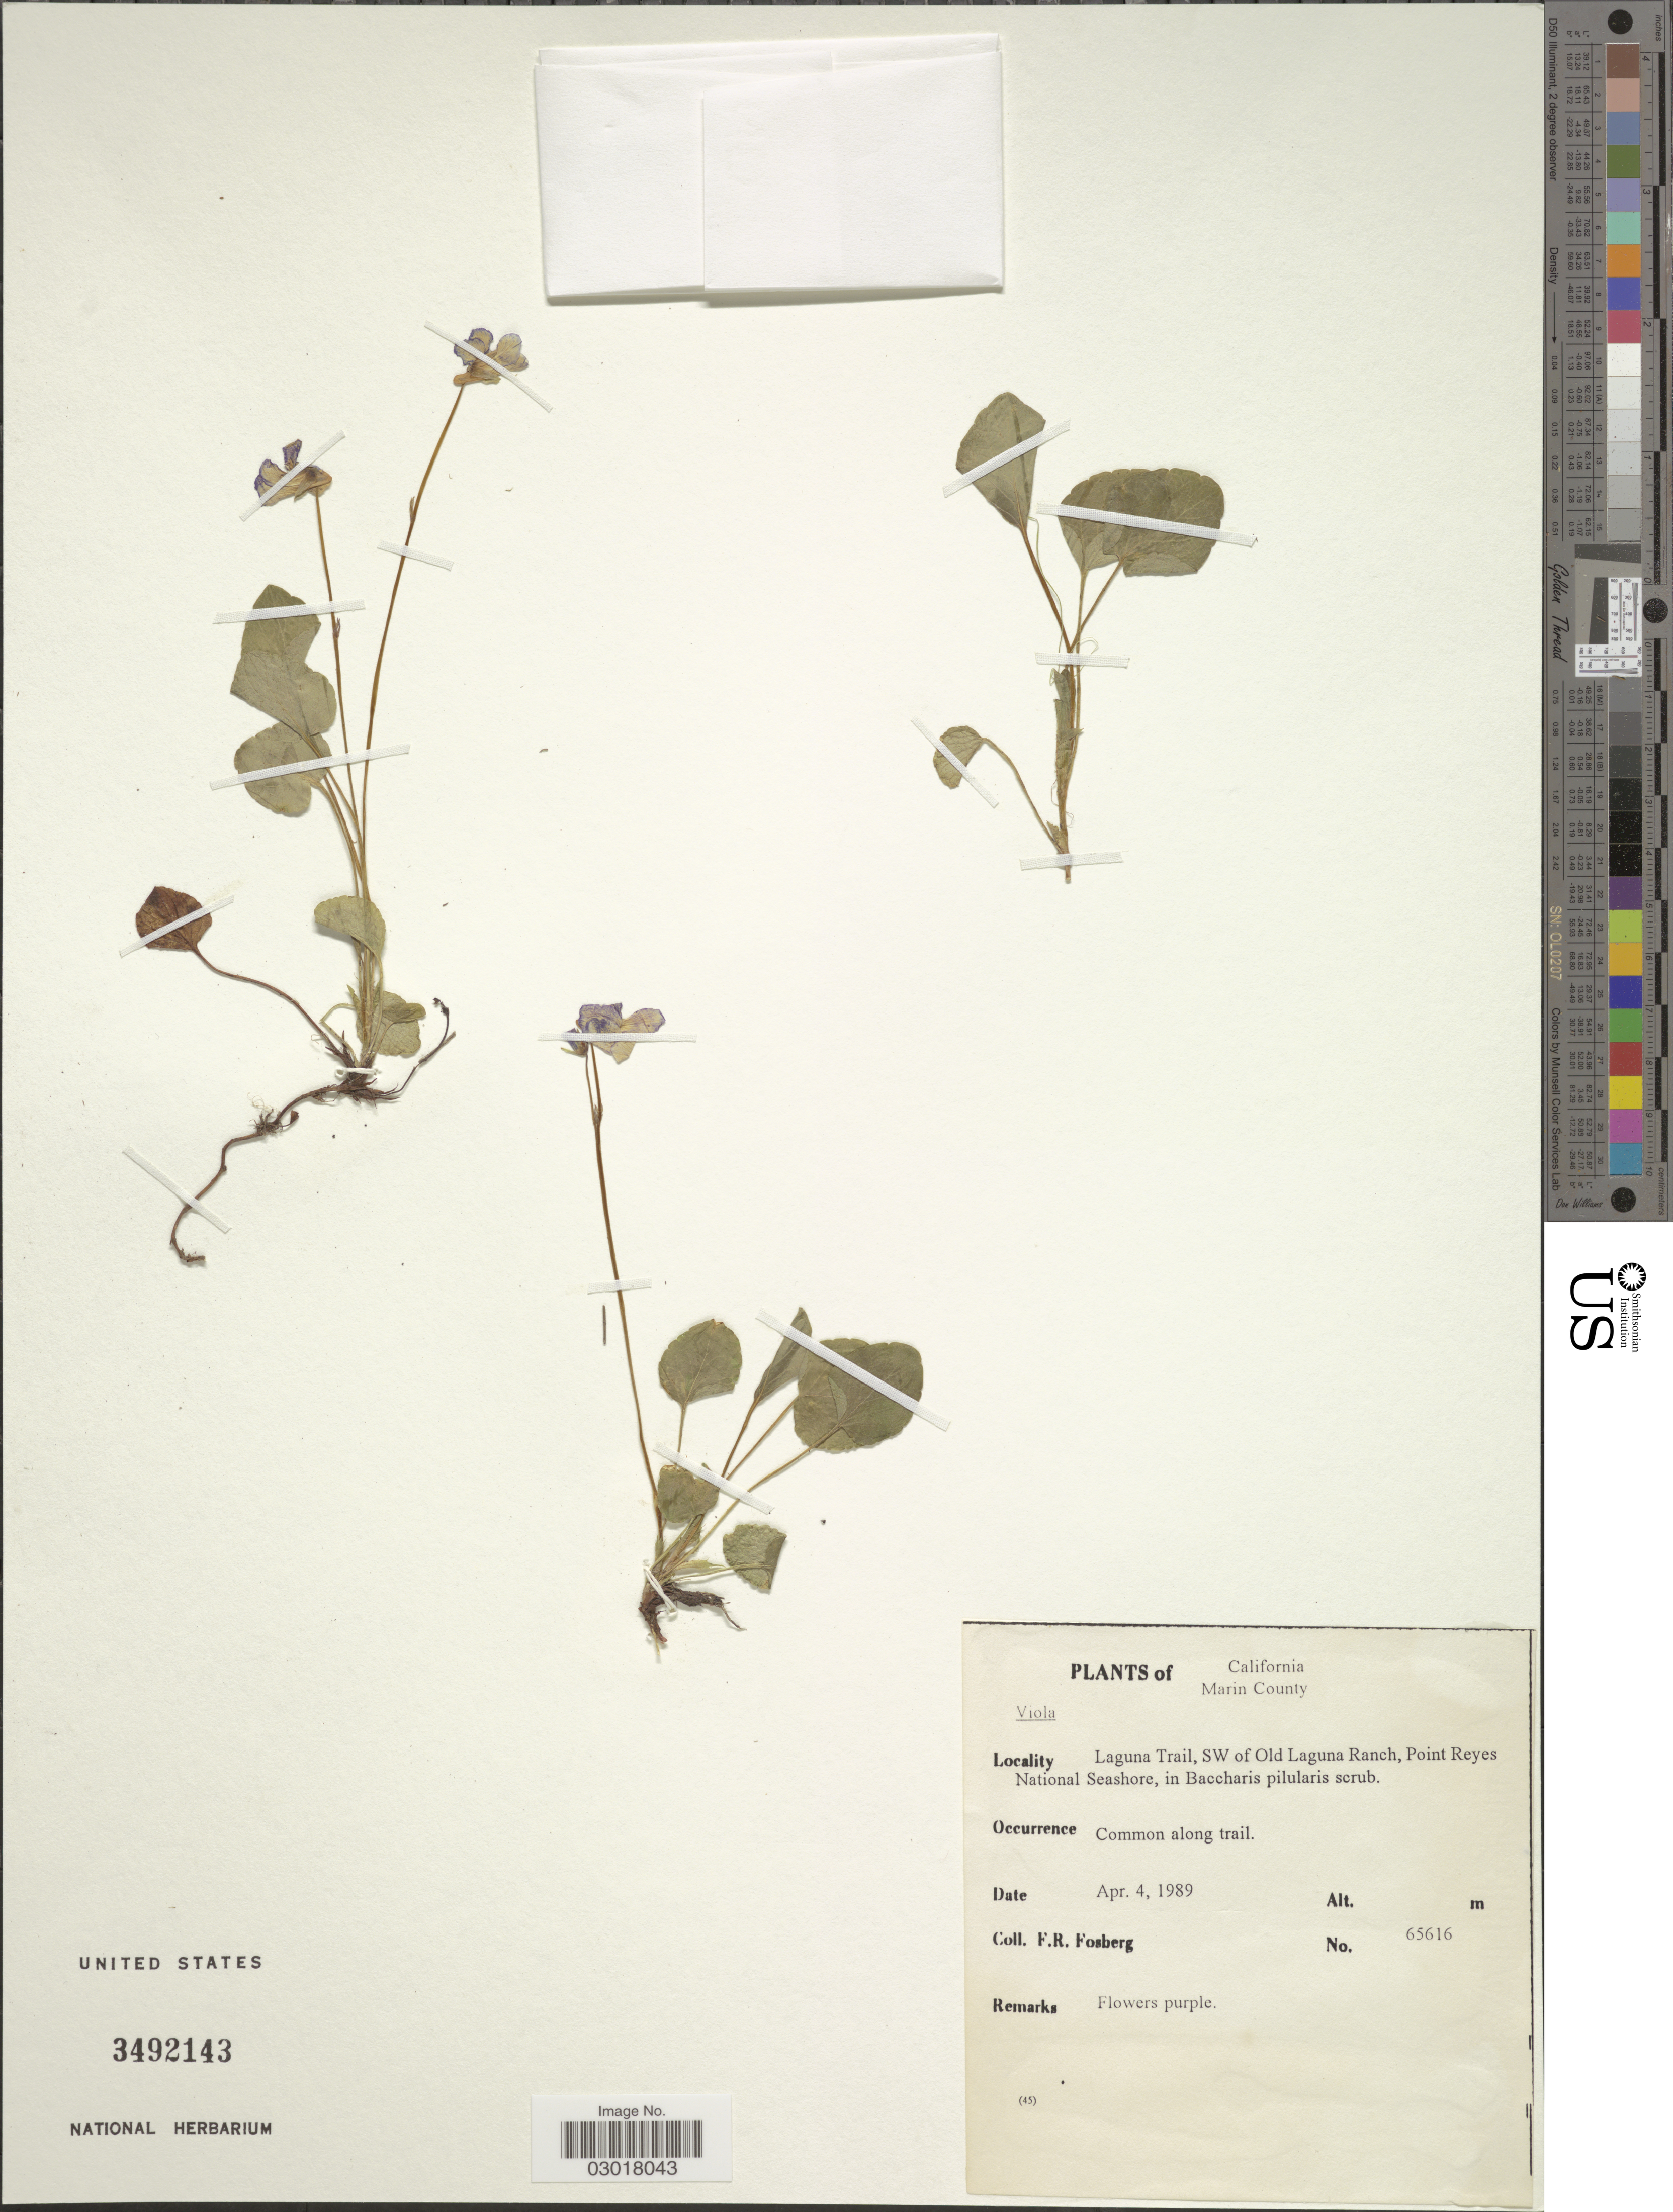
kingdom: Plantae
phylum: Tracheophyta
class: Magnoliopsida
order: Malpighiales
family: Violaceae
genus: Viola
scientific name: Viola sp.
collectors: F. R. Fosberg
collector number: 65616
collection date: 1989-04-04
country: United States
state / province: California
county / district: Marin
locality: Marin County. Laguna Trail, SW of Old Laguna Ranch, Point Reyes National Seashore.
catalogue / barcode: US 3492143